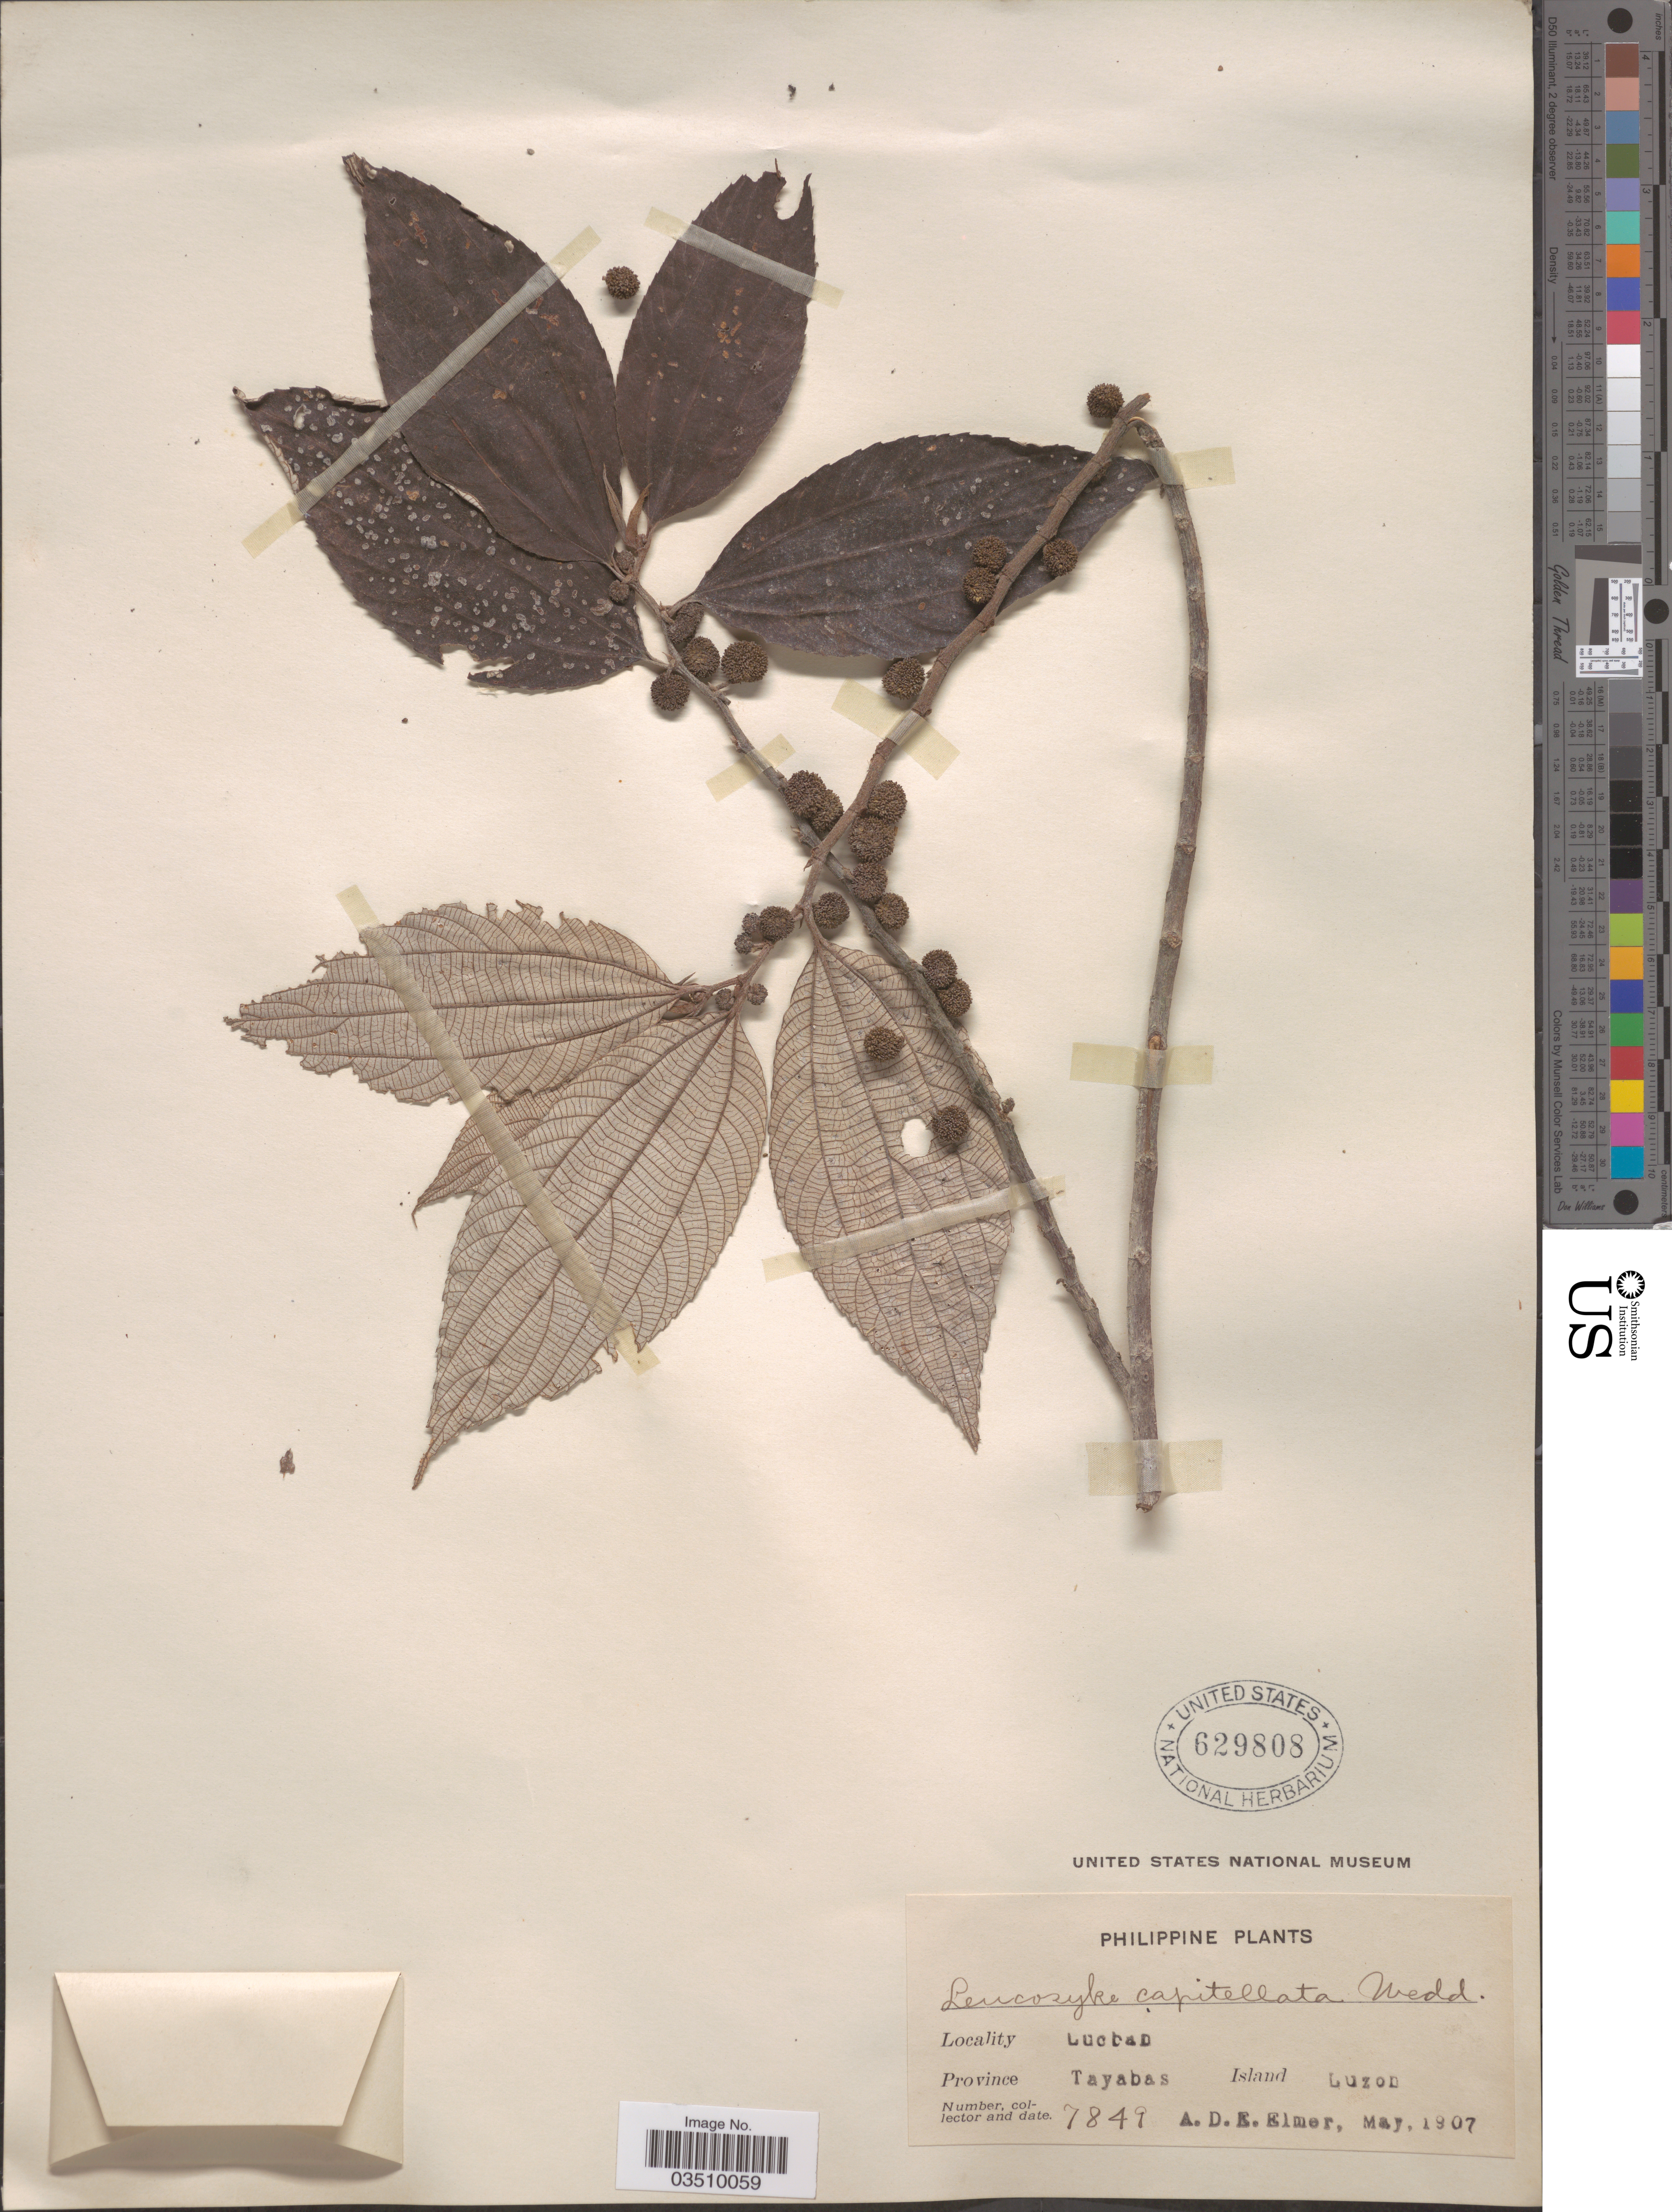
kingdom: Plantae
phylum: Tracheophyta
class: Magnoliopsida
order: Rosales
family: Urticaceae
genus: Leucosyke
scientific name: Leucosyke capitellata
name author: (Poir.) Wedd.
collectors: A. D. E. Elmer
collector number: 7849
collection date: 1907-05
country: Philippines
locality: Lucban. Province Tayabas. Island Luzon.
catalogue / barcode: US 629808